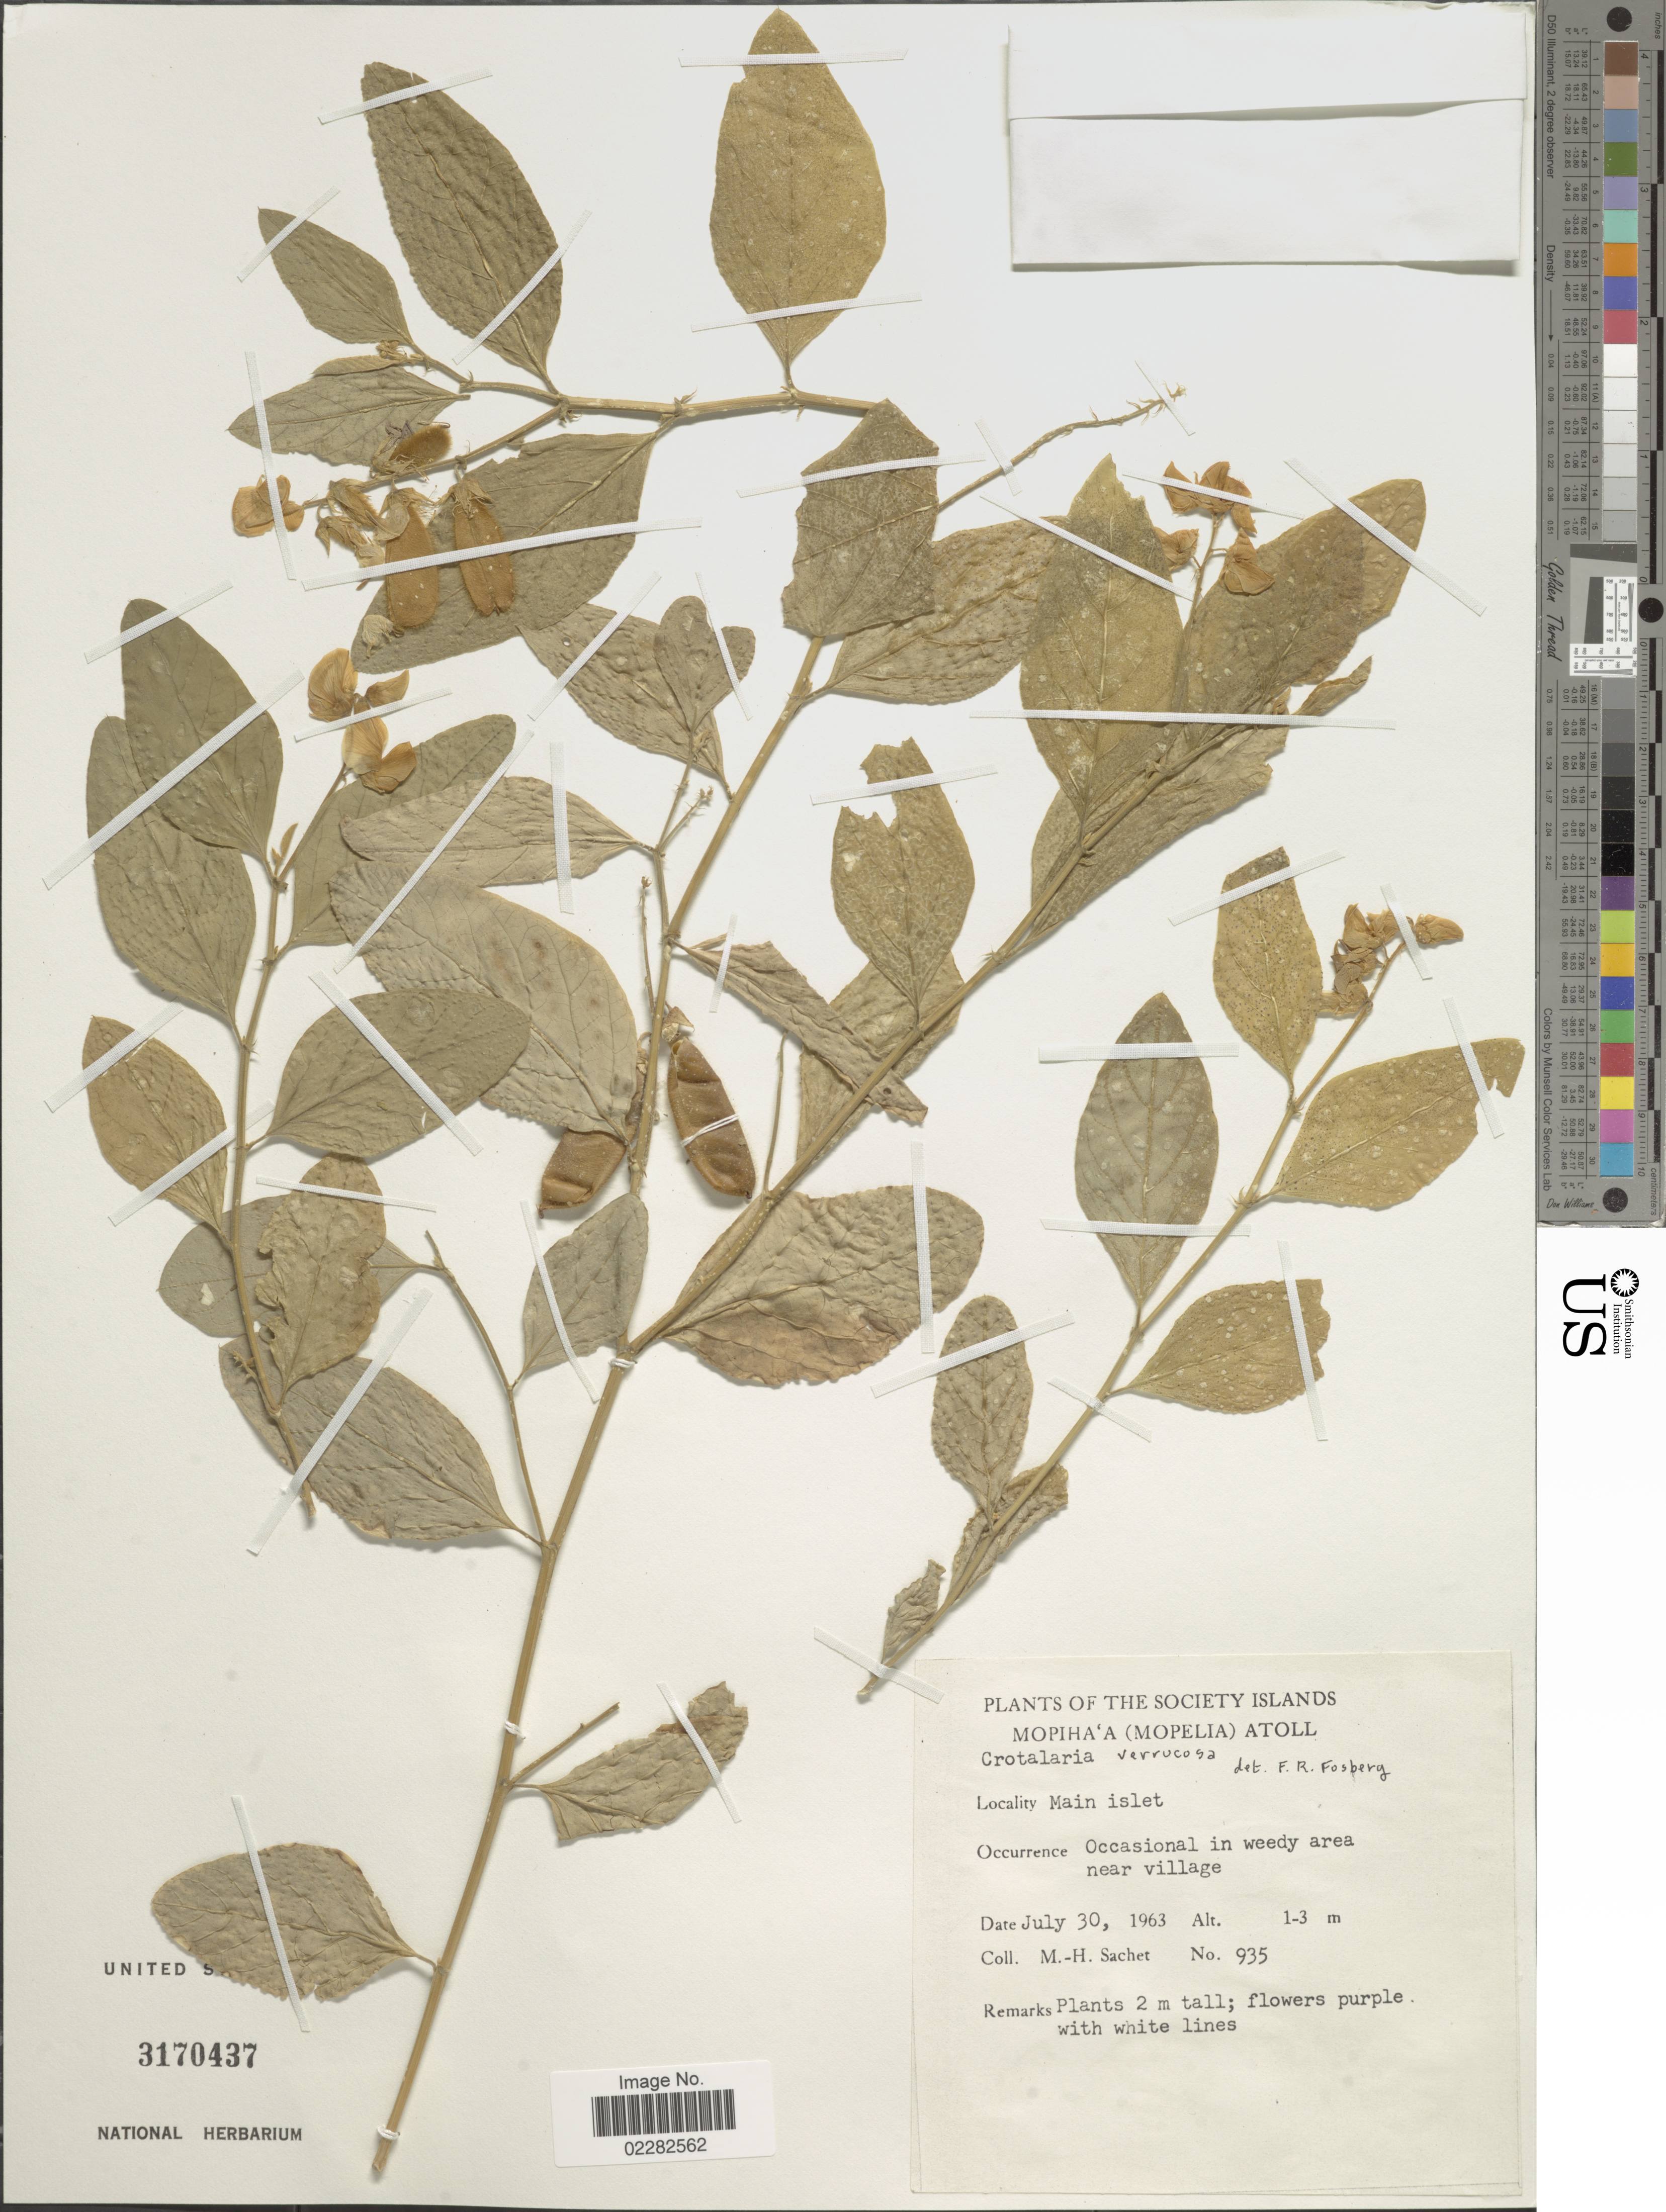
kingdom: Plantae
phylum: Tracheophyta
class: Magnoliopsida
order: Fabales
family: Fabaceae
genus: Crotalaria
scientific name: Crotalaria verrucosa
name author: L.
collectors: M.-H. Sachet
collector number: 935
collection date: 1963-07-30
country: French Polynesia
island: Maupihaa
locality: Society Islands, Mopiha'a (Mopelia) Atoll, Main islet, occasional in weedy area near village.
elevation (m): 1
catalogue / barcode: US 3170437